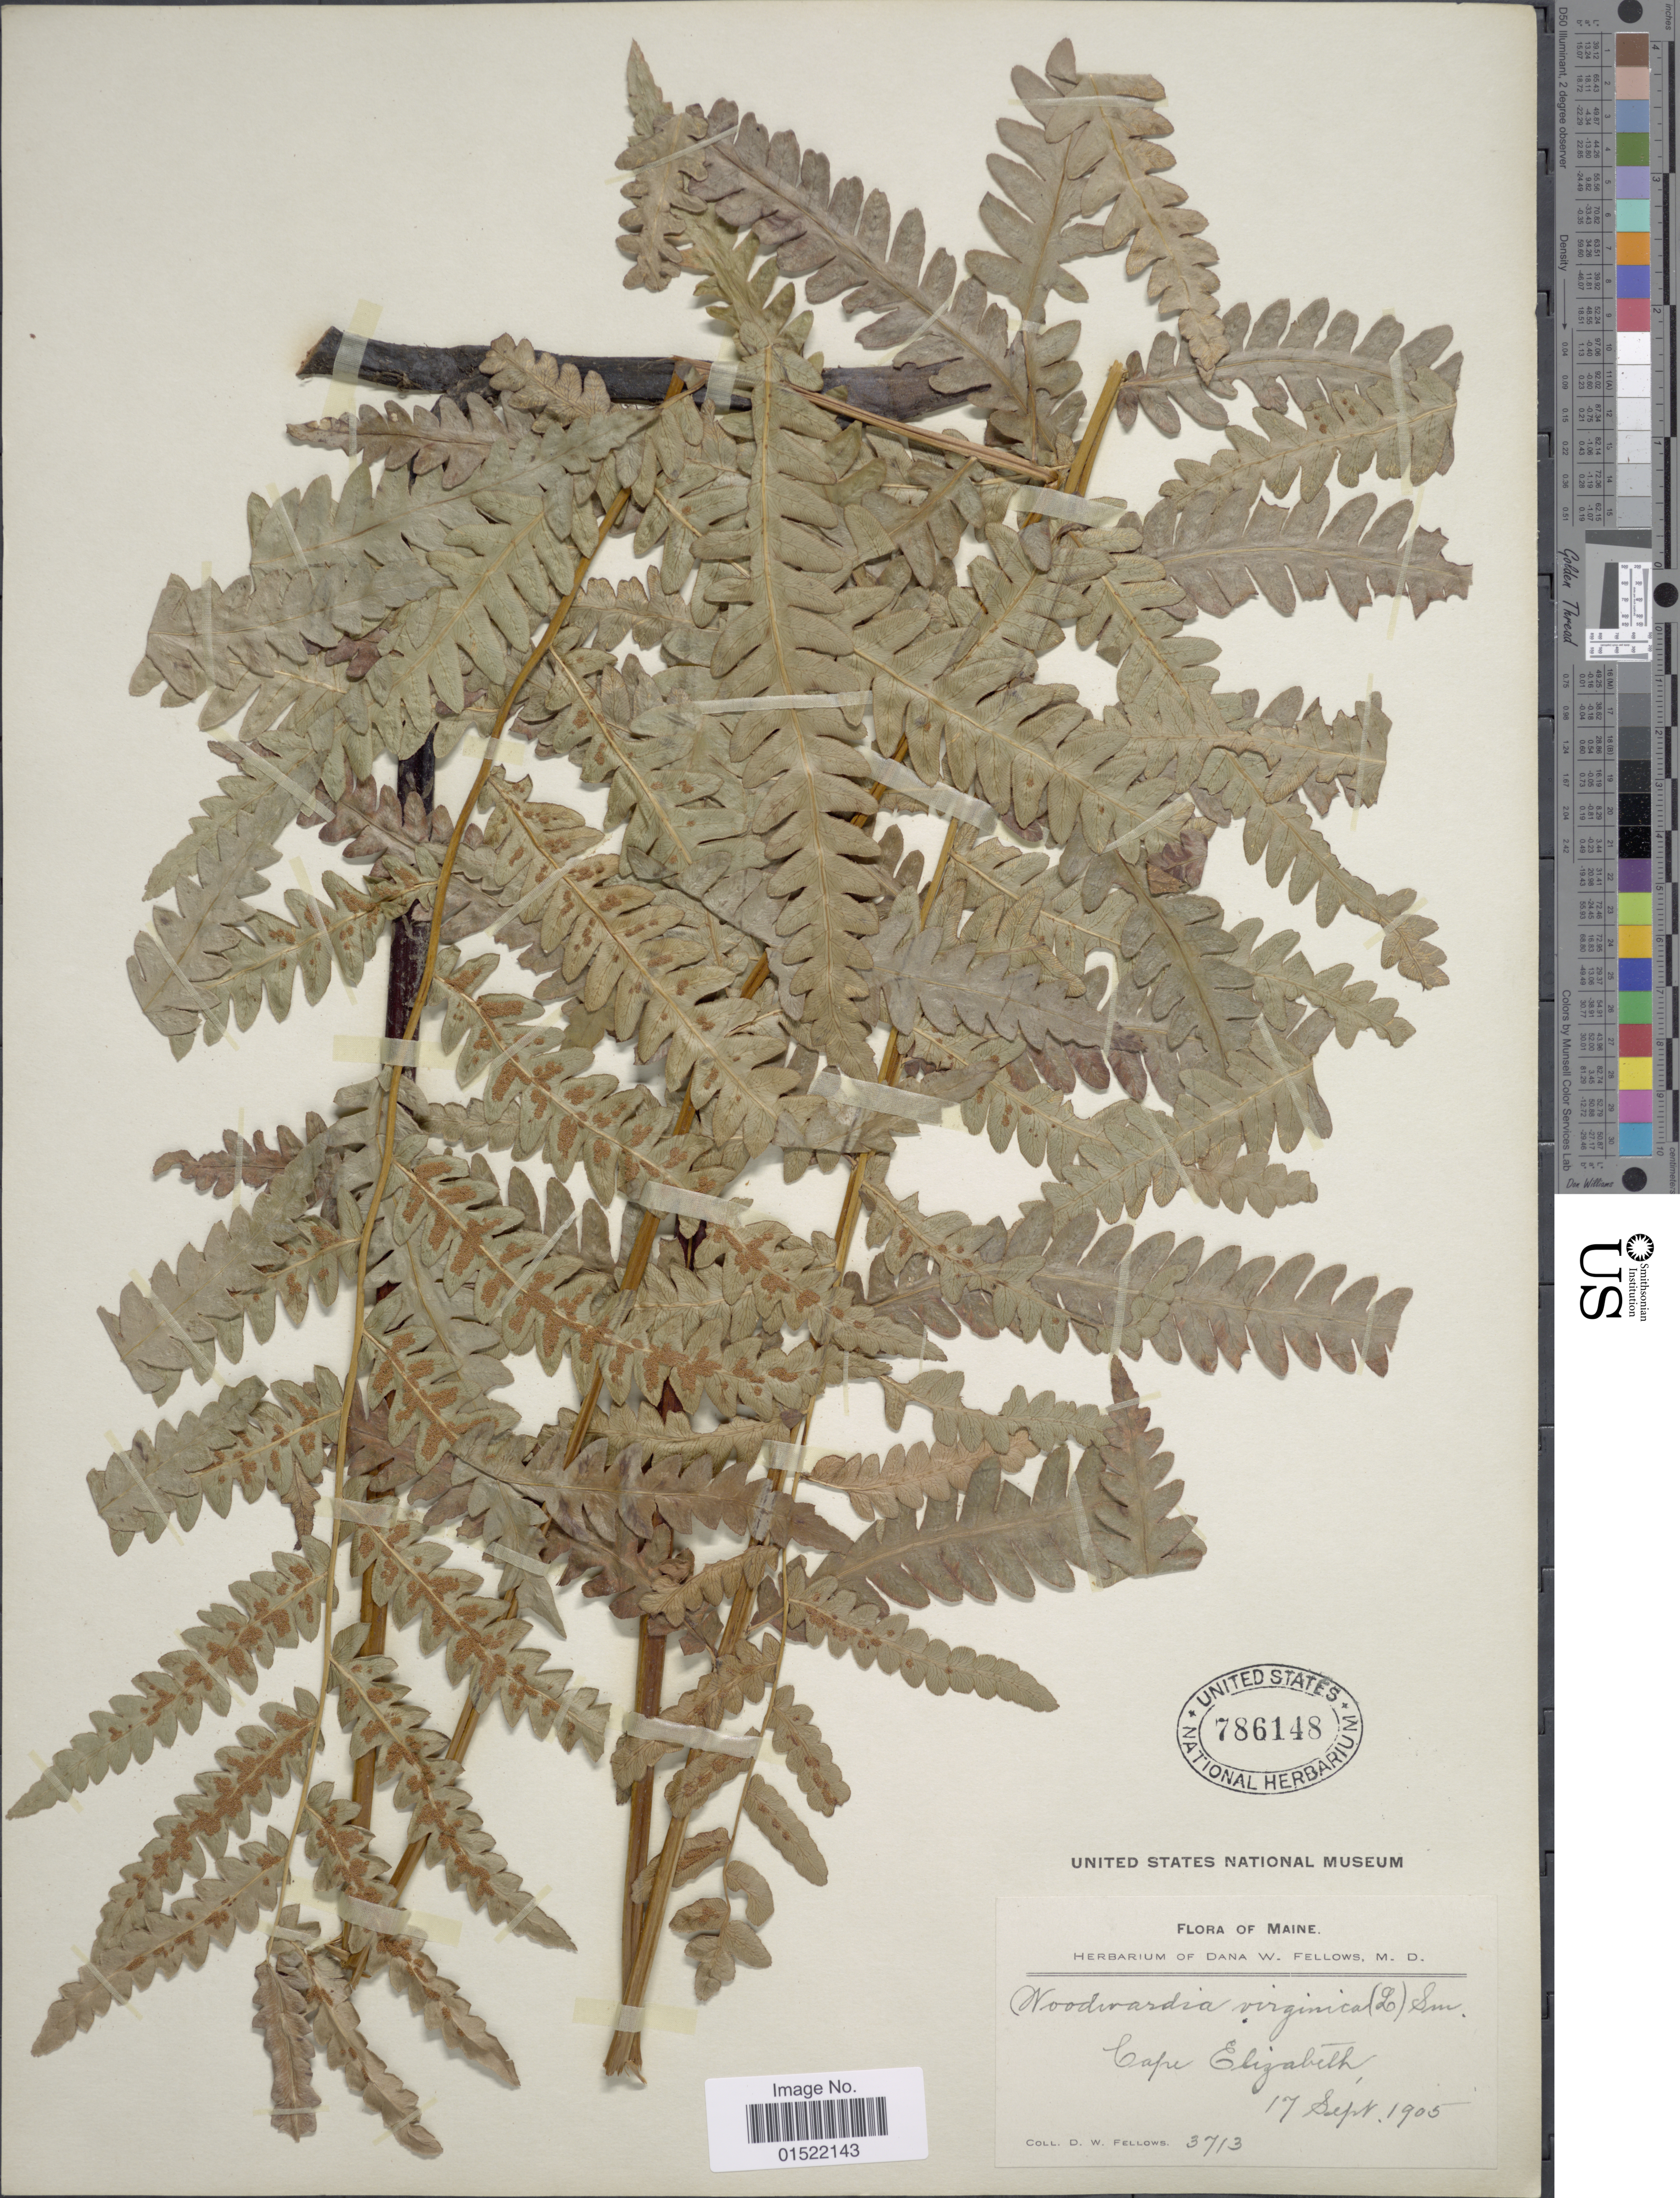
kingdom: Plantae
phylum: Tracheophyta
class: Polypodiopsida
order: Polypodiales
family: Blechnaceae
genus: Woodwardia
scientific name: Woodwardia virginica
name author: (L.) R.M. Sm.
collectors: D. W. Fellows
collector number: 3713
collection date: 1905-09-17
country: United States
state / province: Maine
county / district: Cumberland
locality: Cape Elizabeth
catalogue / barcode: US 786148